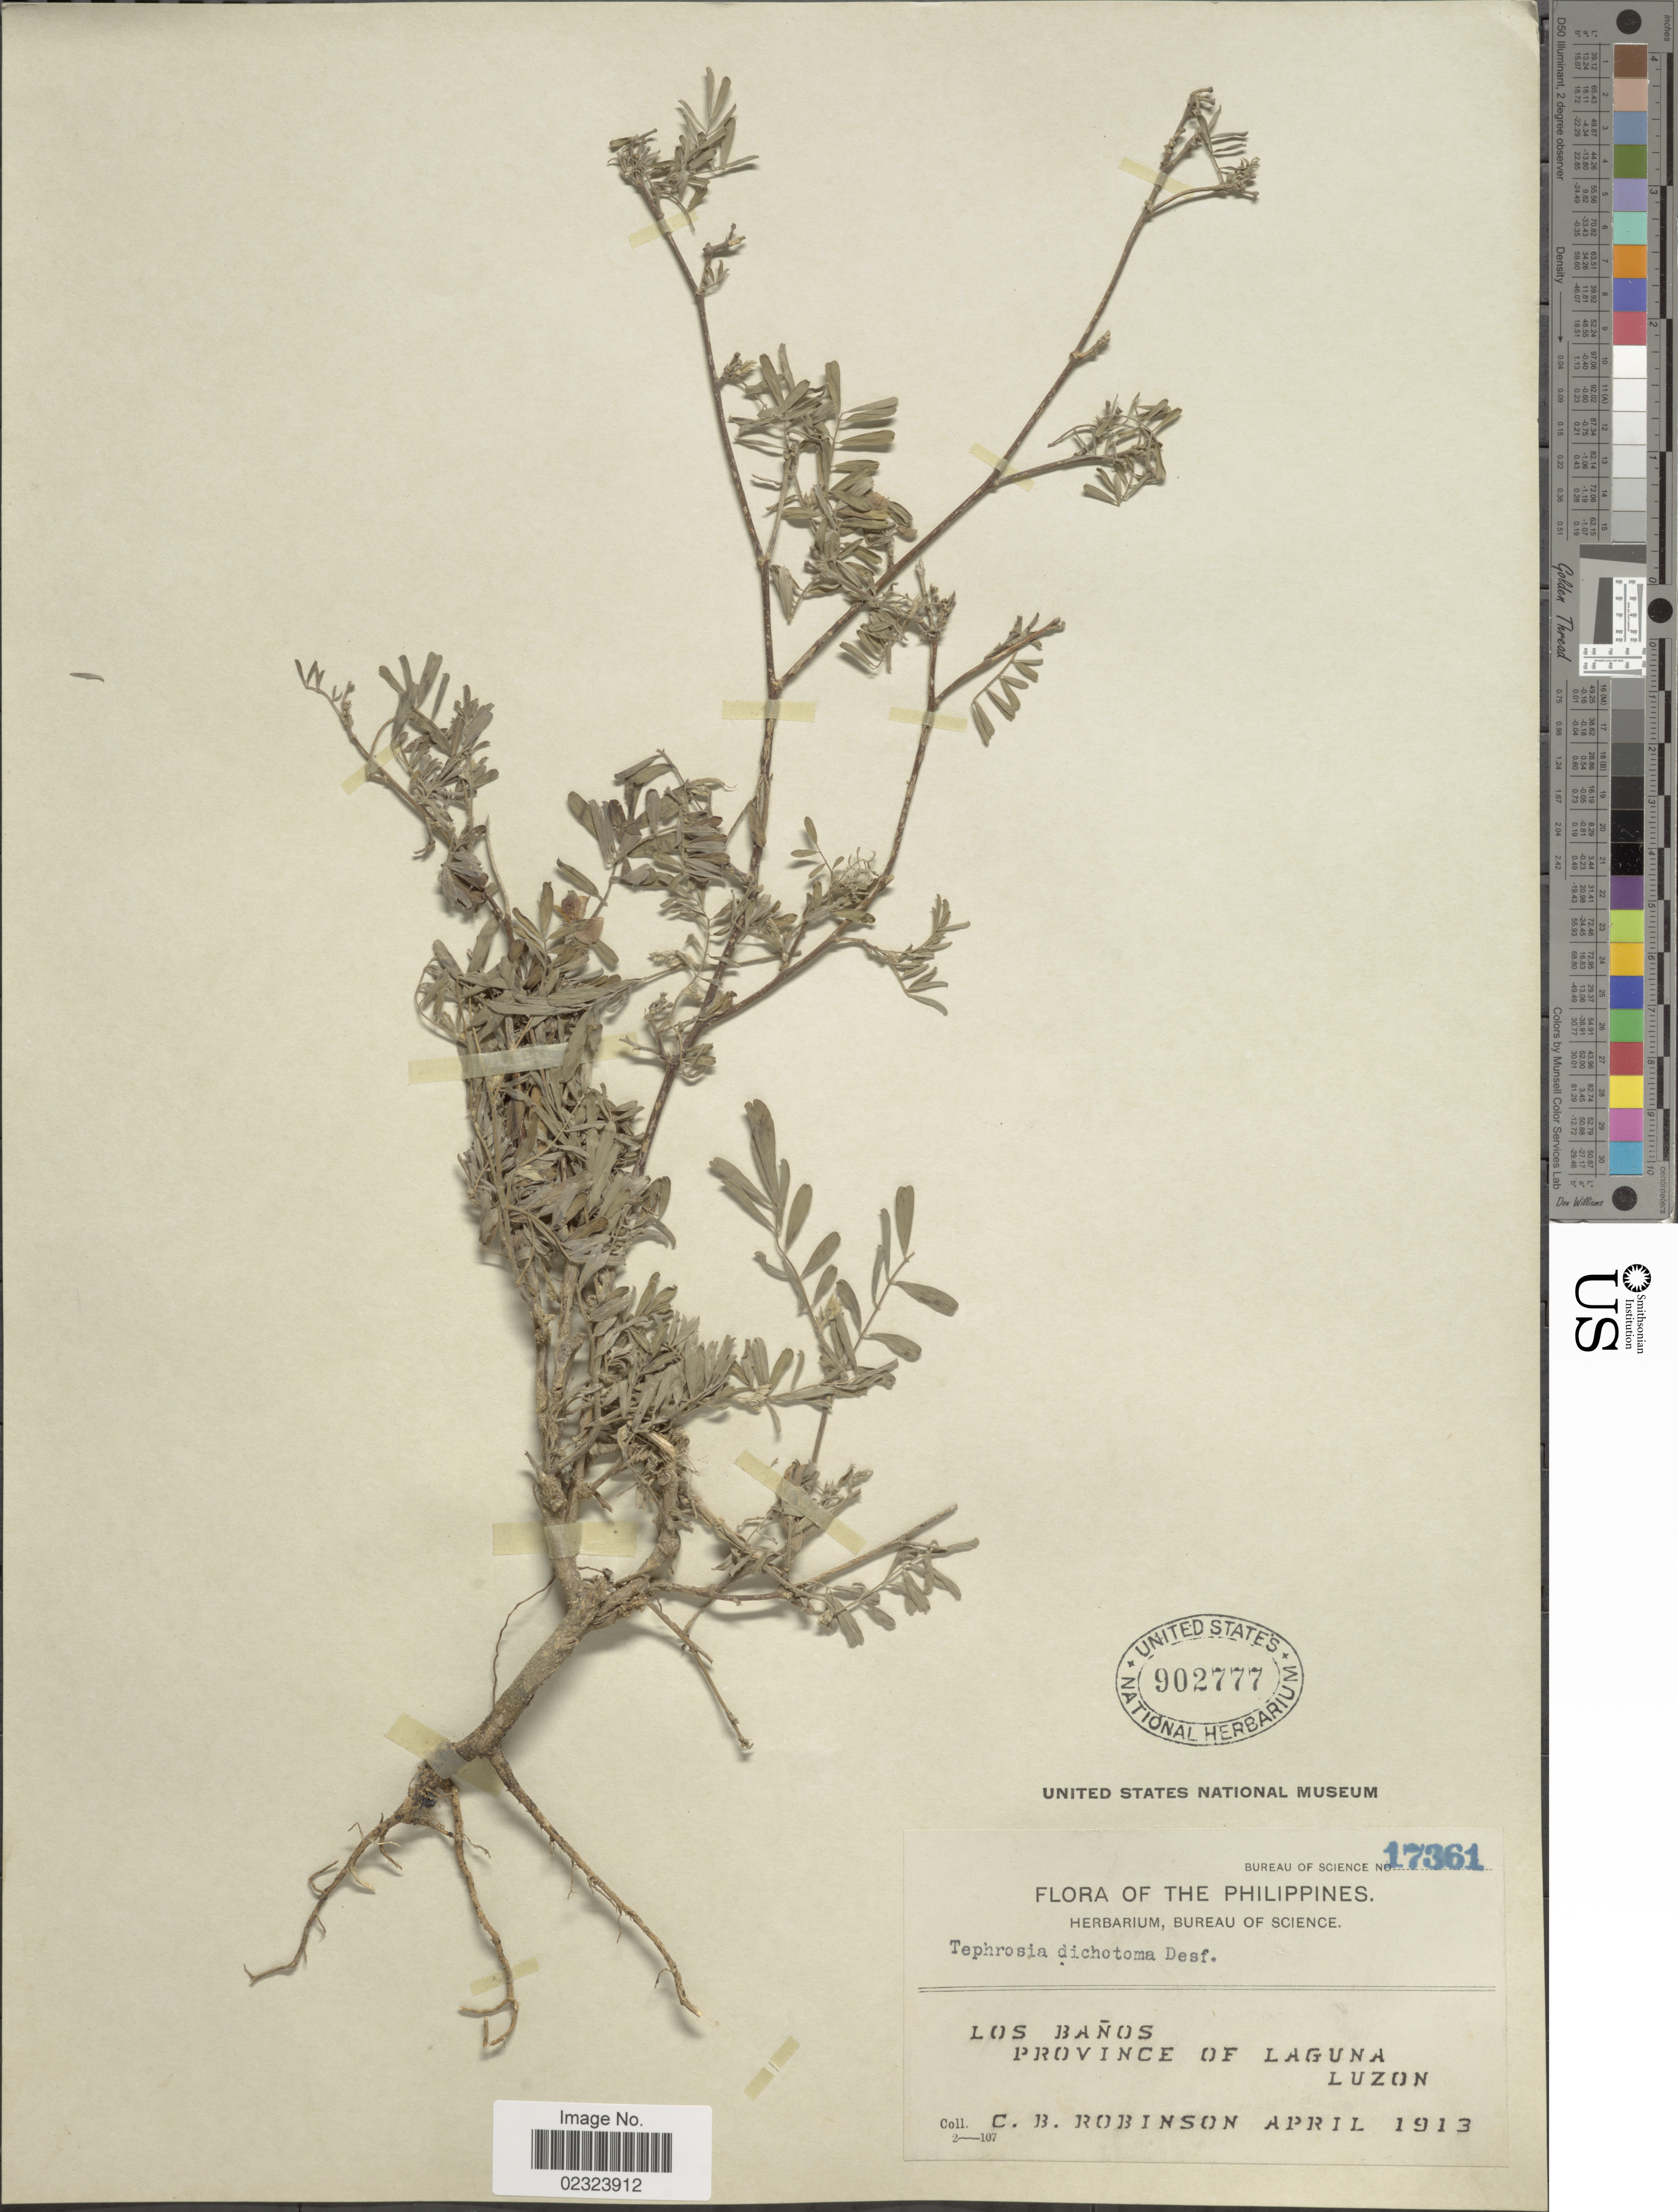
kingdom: Plantae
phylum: Tracheophyta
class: Magnoliopsida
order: Fabales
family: Fabaceae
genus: Tephrosia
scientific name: Tephrosia luzoniensis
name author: Vogel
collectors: C. Robinson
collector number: Bureau of Science 17361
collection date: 1913-04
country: Philippines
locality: Los Baños. Province of Laguna. Luzon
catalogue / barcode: US 902777